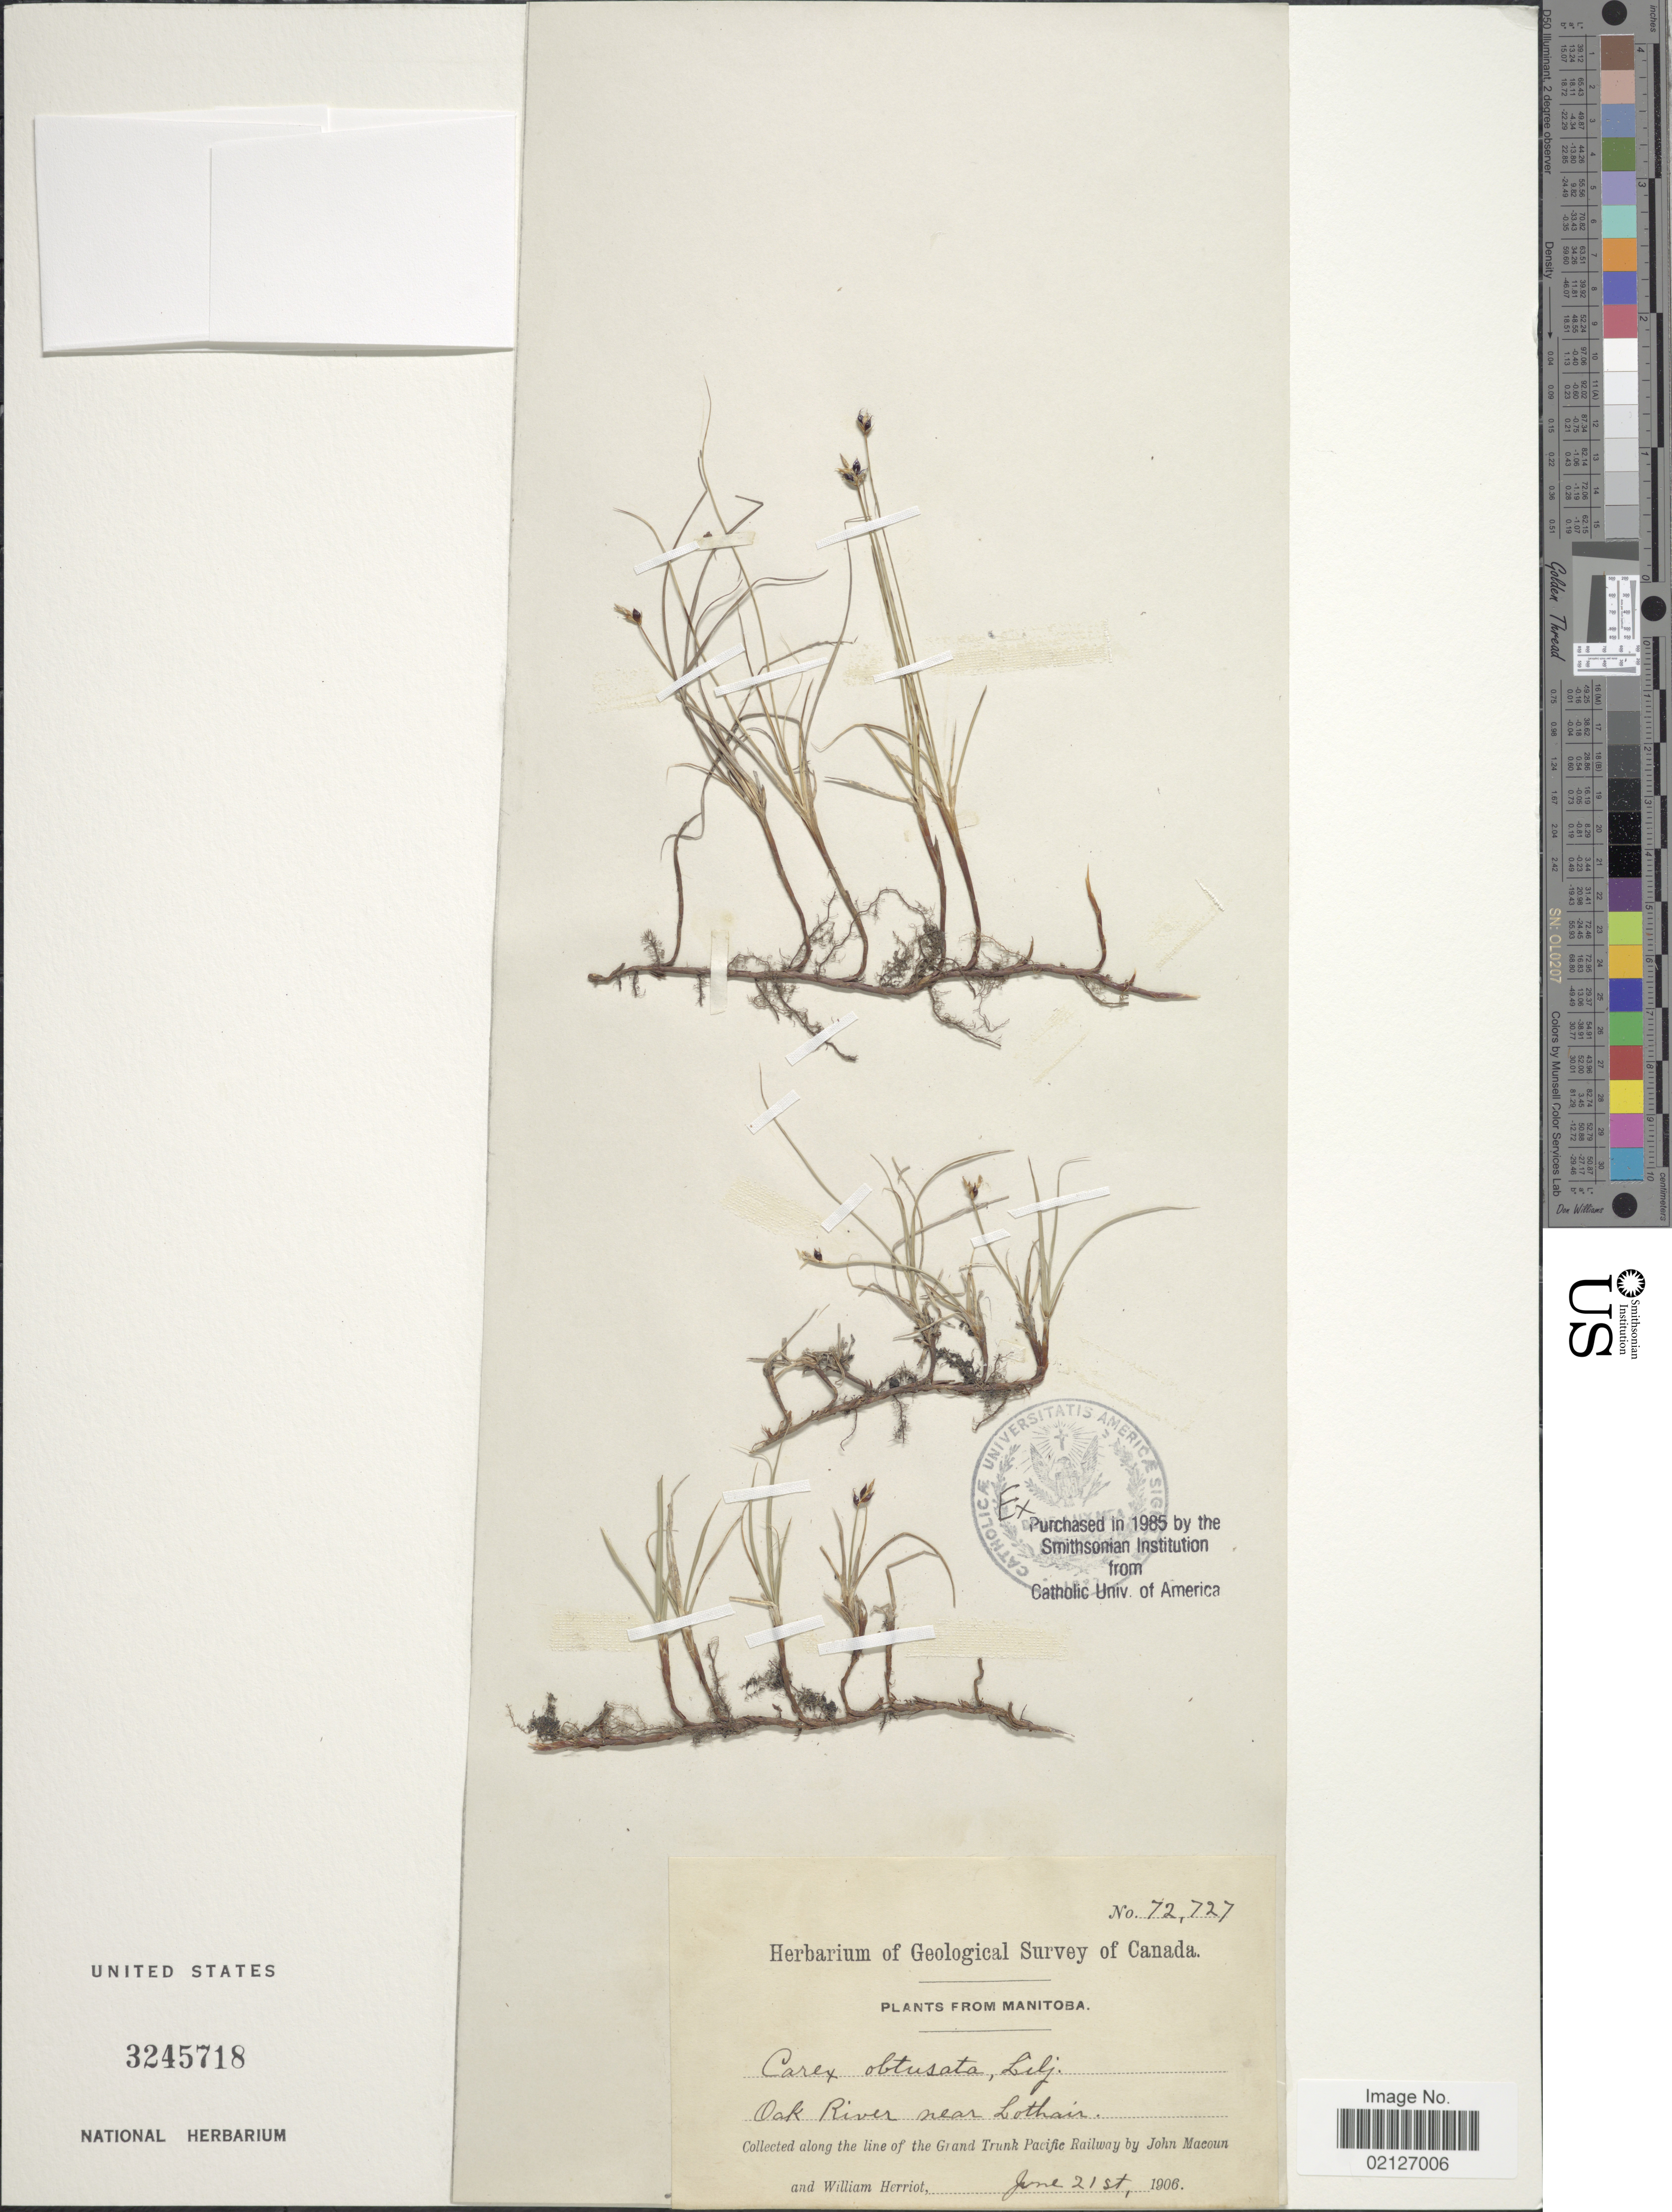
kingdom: Plantae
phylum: Tracheophyta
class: Liliopsida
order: Poales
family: Cyperaceae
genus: Carex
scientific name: Carex obtusata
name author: Lilj.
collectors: J. Macoun & W. Herriot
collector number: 72727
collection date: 1906-06-21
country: Canada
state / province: Manitoba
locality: Oak River near Lothair, along the line of the Grand Trunk Pacific Railway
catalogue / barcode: US 3245718